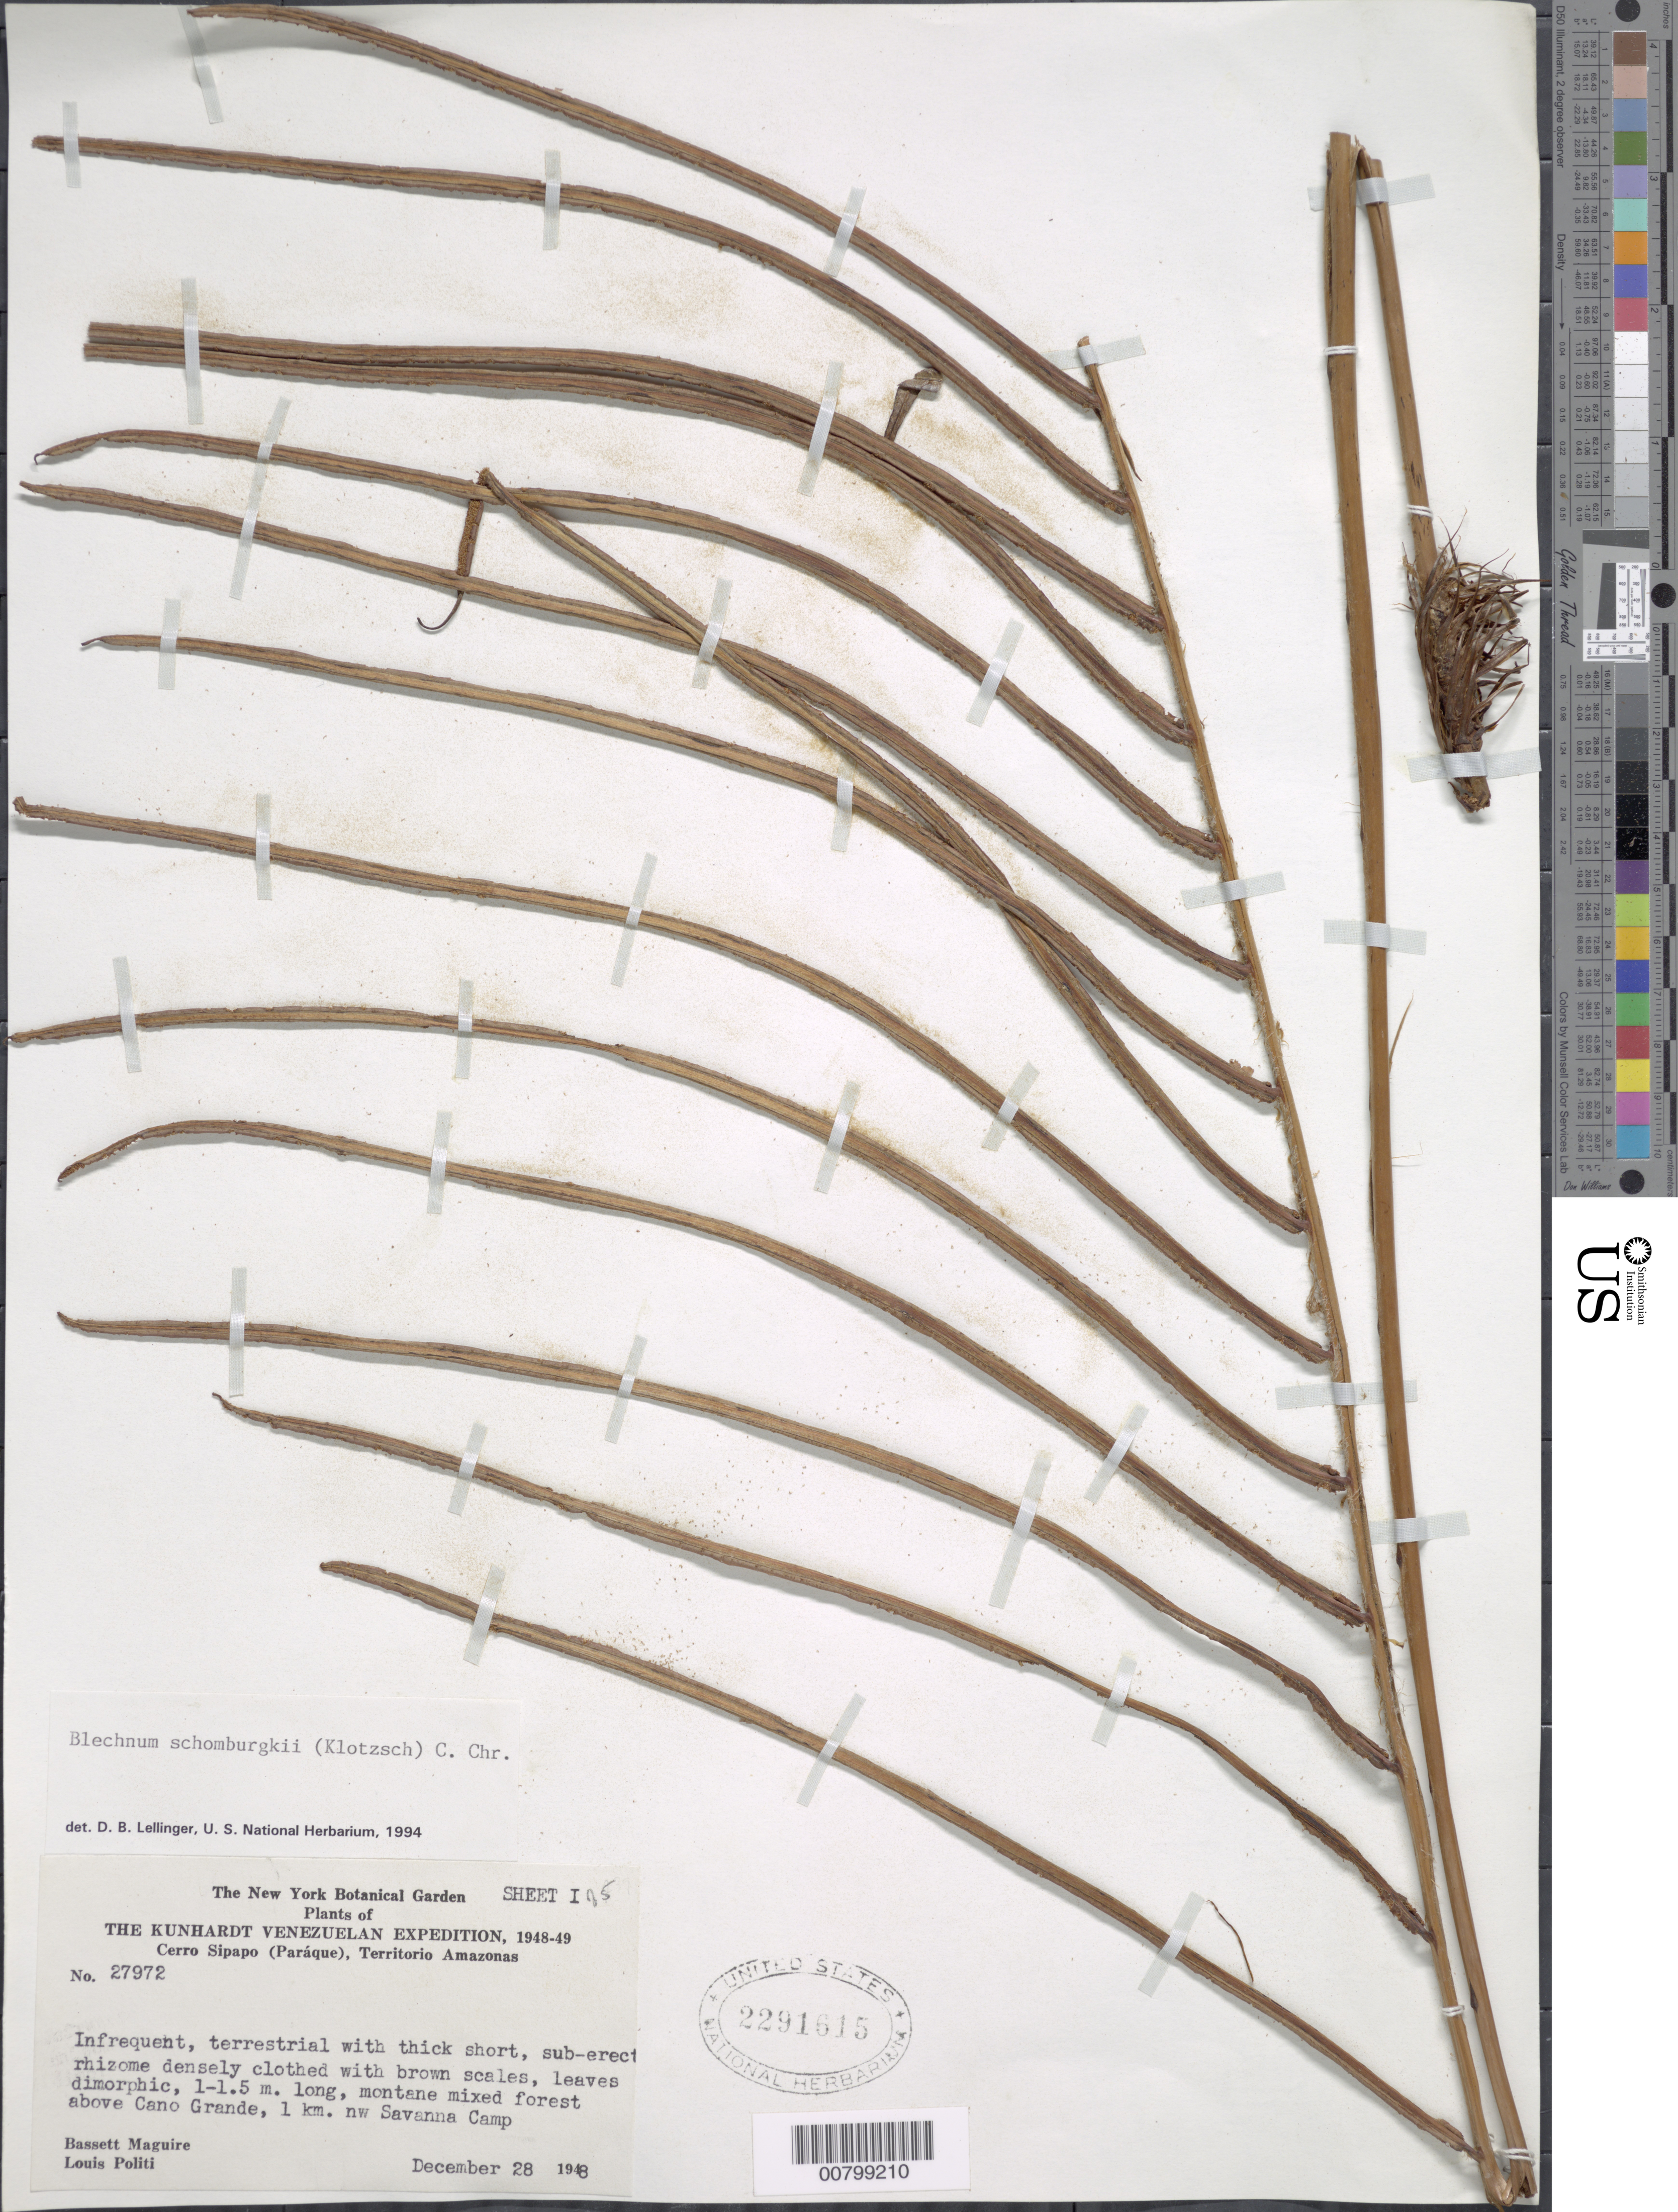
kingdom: Plantae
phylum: Tracheophyta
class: Polypodiopsida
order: Polypodiales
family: Blechnaceae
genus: Blechnum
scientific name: Blechnum schomburgkii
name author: (Klotzsch) C. Chr.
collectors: B. Maguire & L. Politi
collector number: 27972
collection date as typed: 28-Dec-48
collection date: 1948-12-28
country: Venezuela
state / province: Amazonas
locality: Cerro Sipapo (Paráque), above Cañon Grande, 1 km NW of Savanna Camp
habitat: Mixed montane forest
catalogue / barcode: US 2291615